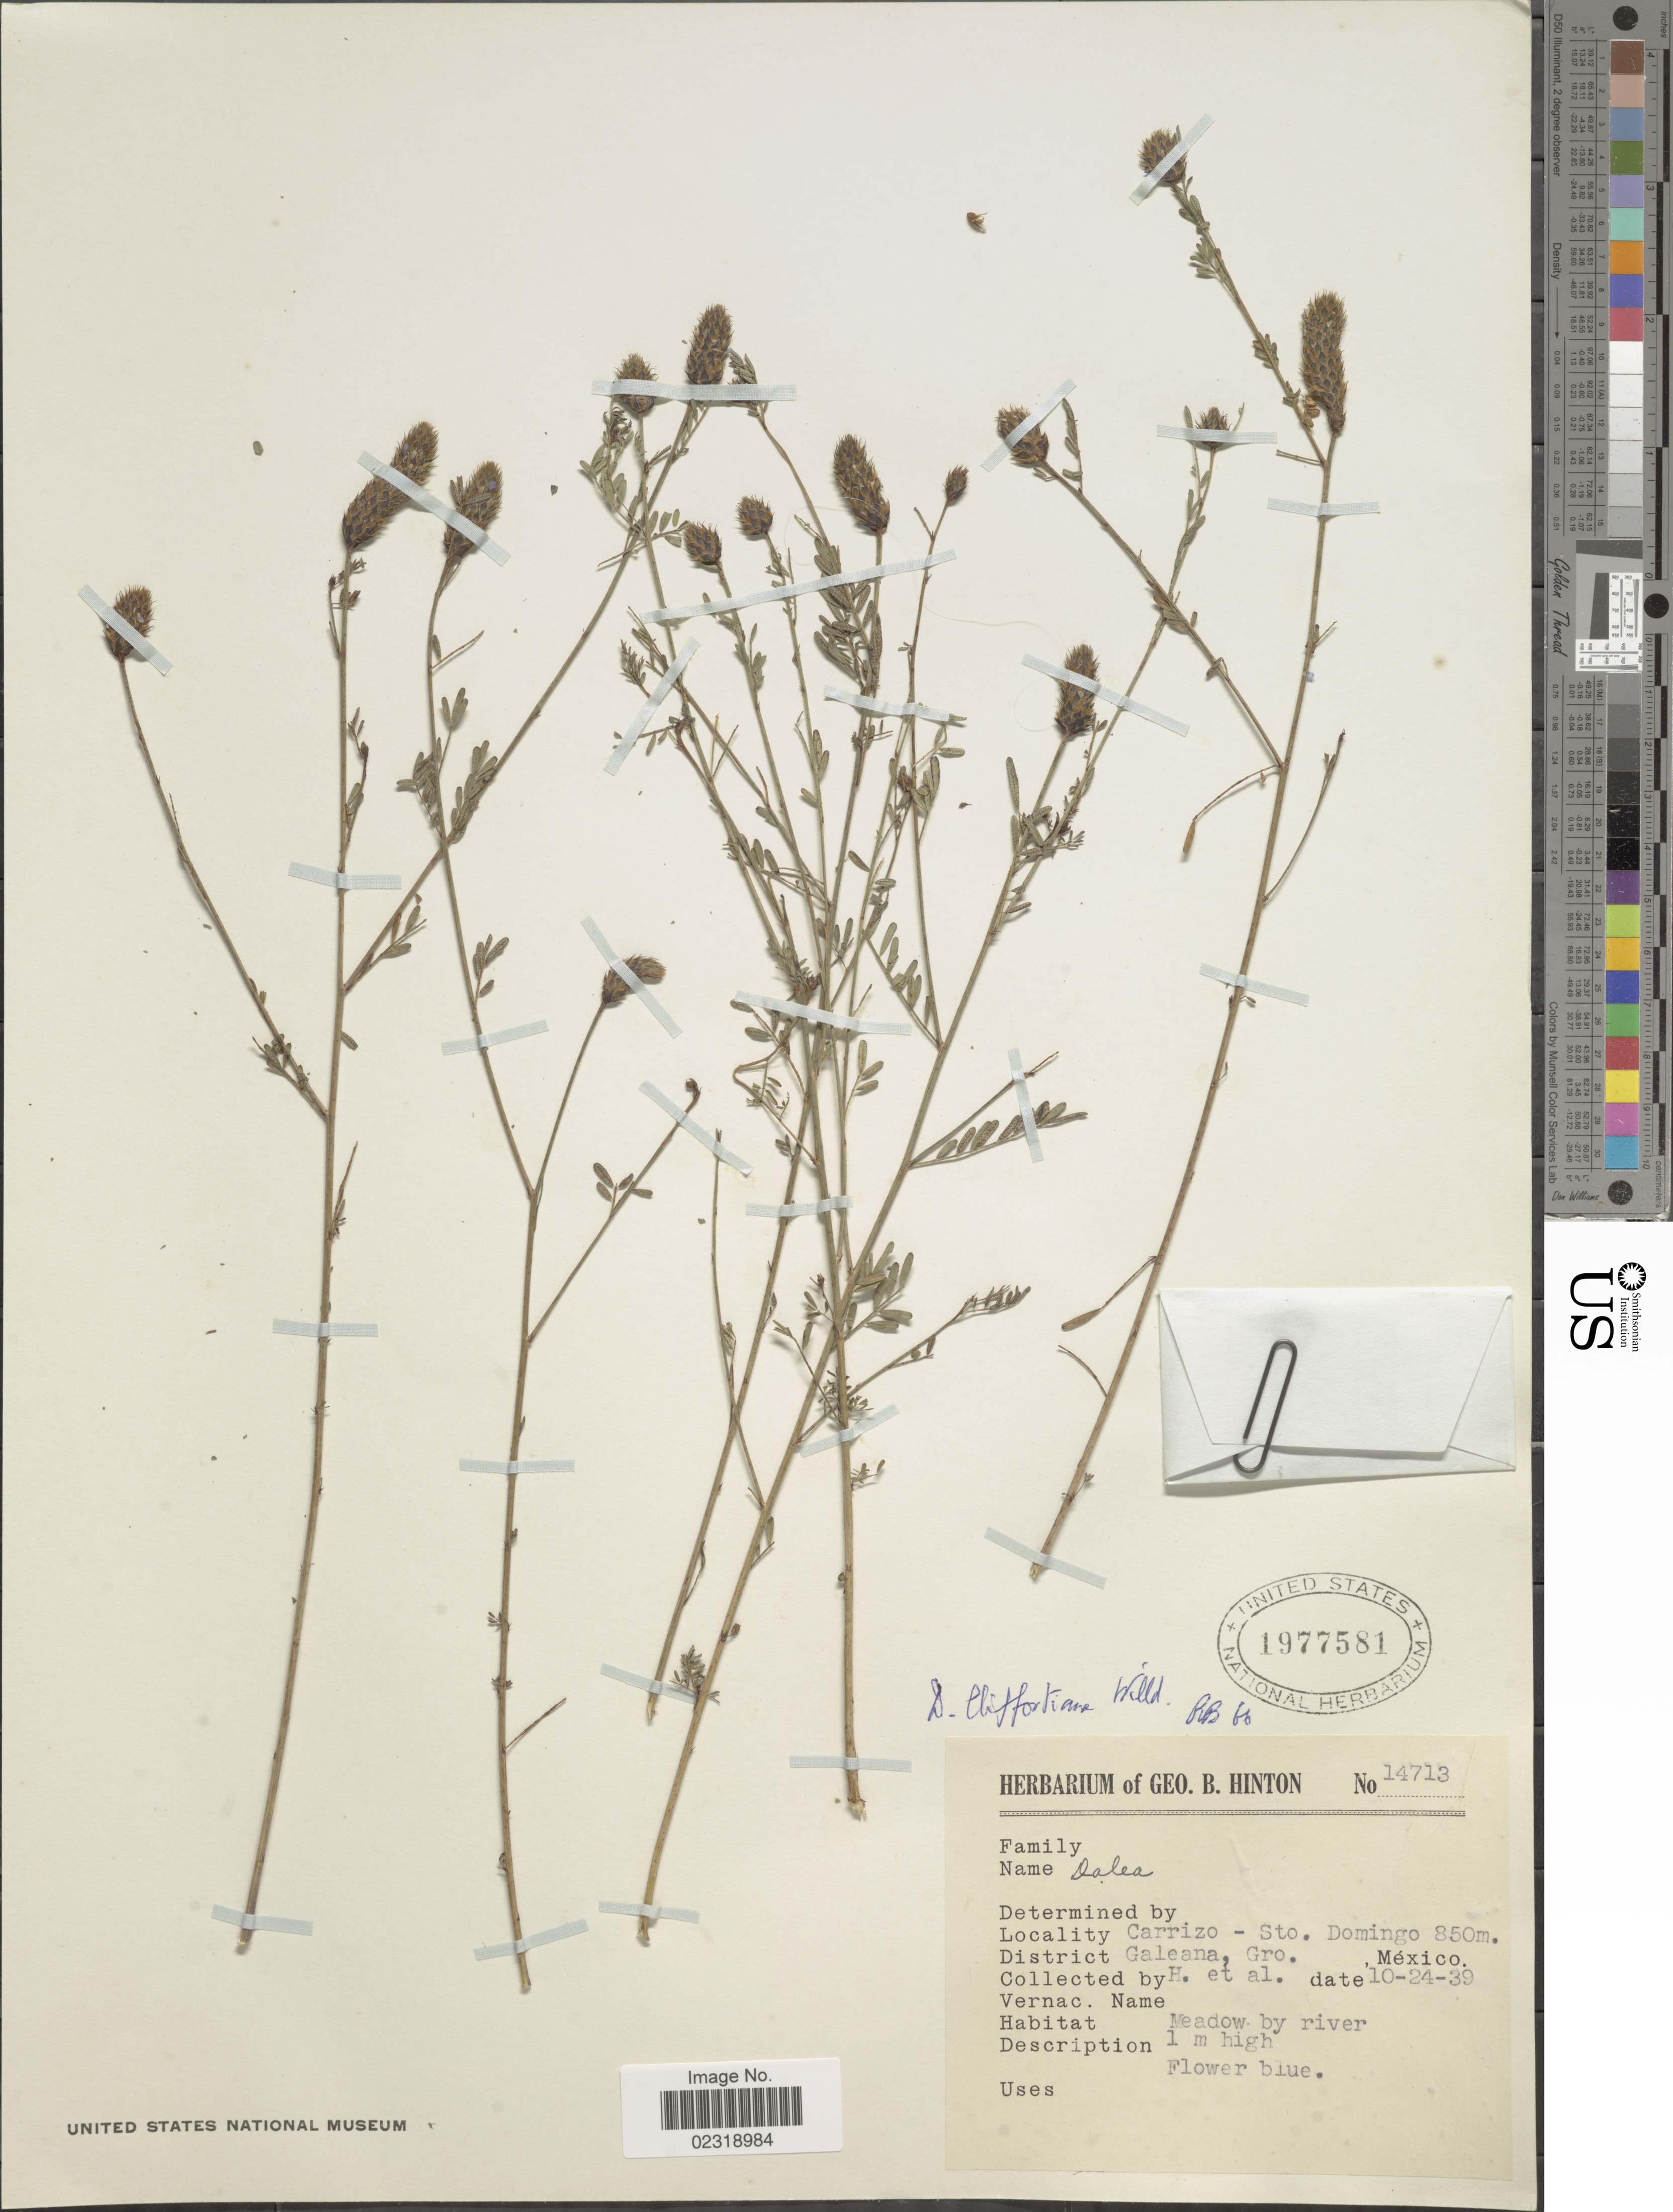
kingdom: Plantae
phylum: Tracheophyta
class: Magnoliopsida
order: Fabales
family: Fabaceae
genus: Dalea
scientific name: Dalea cliffortiana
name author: Willd.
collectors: G. B. Hinton & et al.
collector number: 14713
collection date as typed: Transcribed d/m/y: 24/10/39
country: Mexico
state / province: Guerrero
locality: Carrizo - Sto. Domingo, Galeana Gro. Mexico.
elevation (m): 850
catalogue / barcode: US 1977581